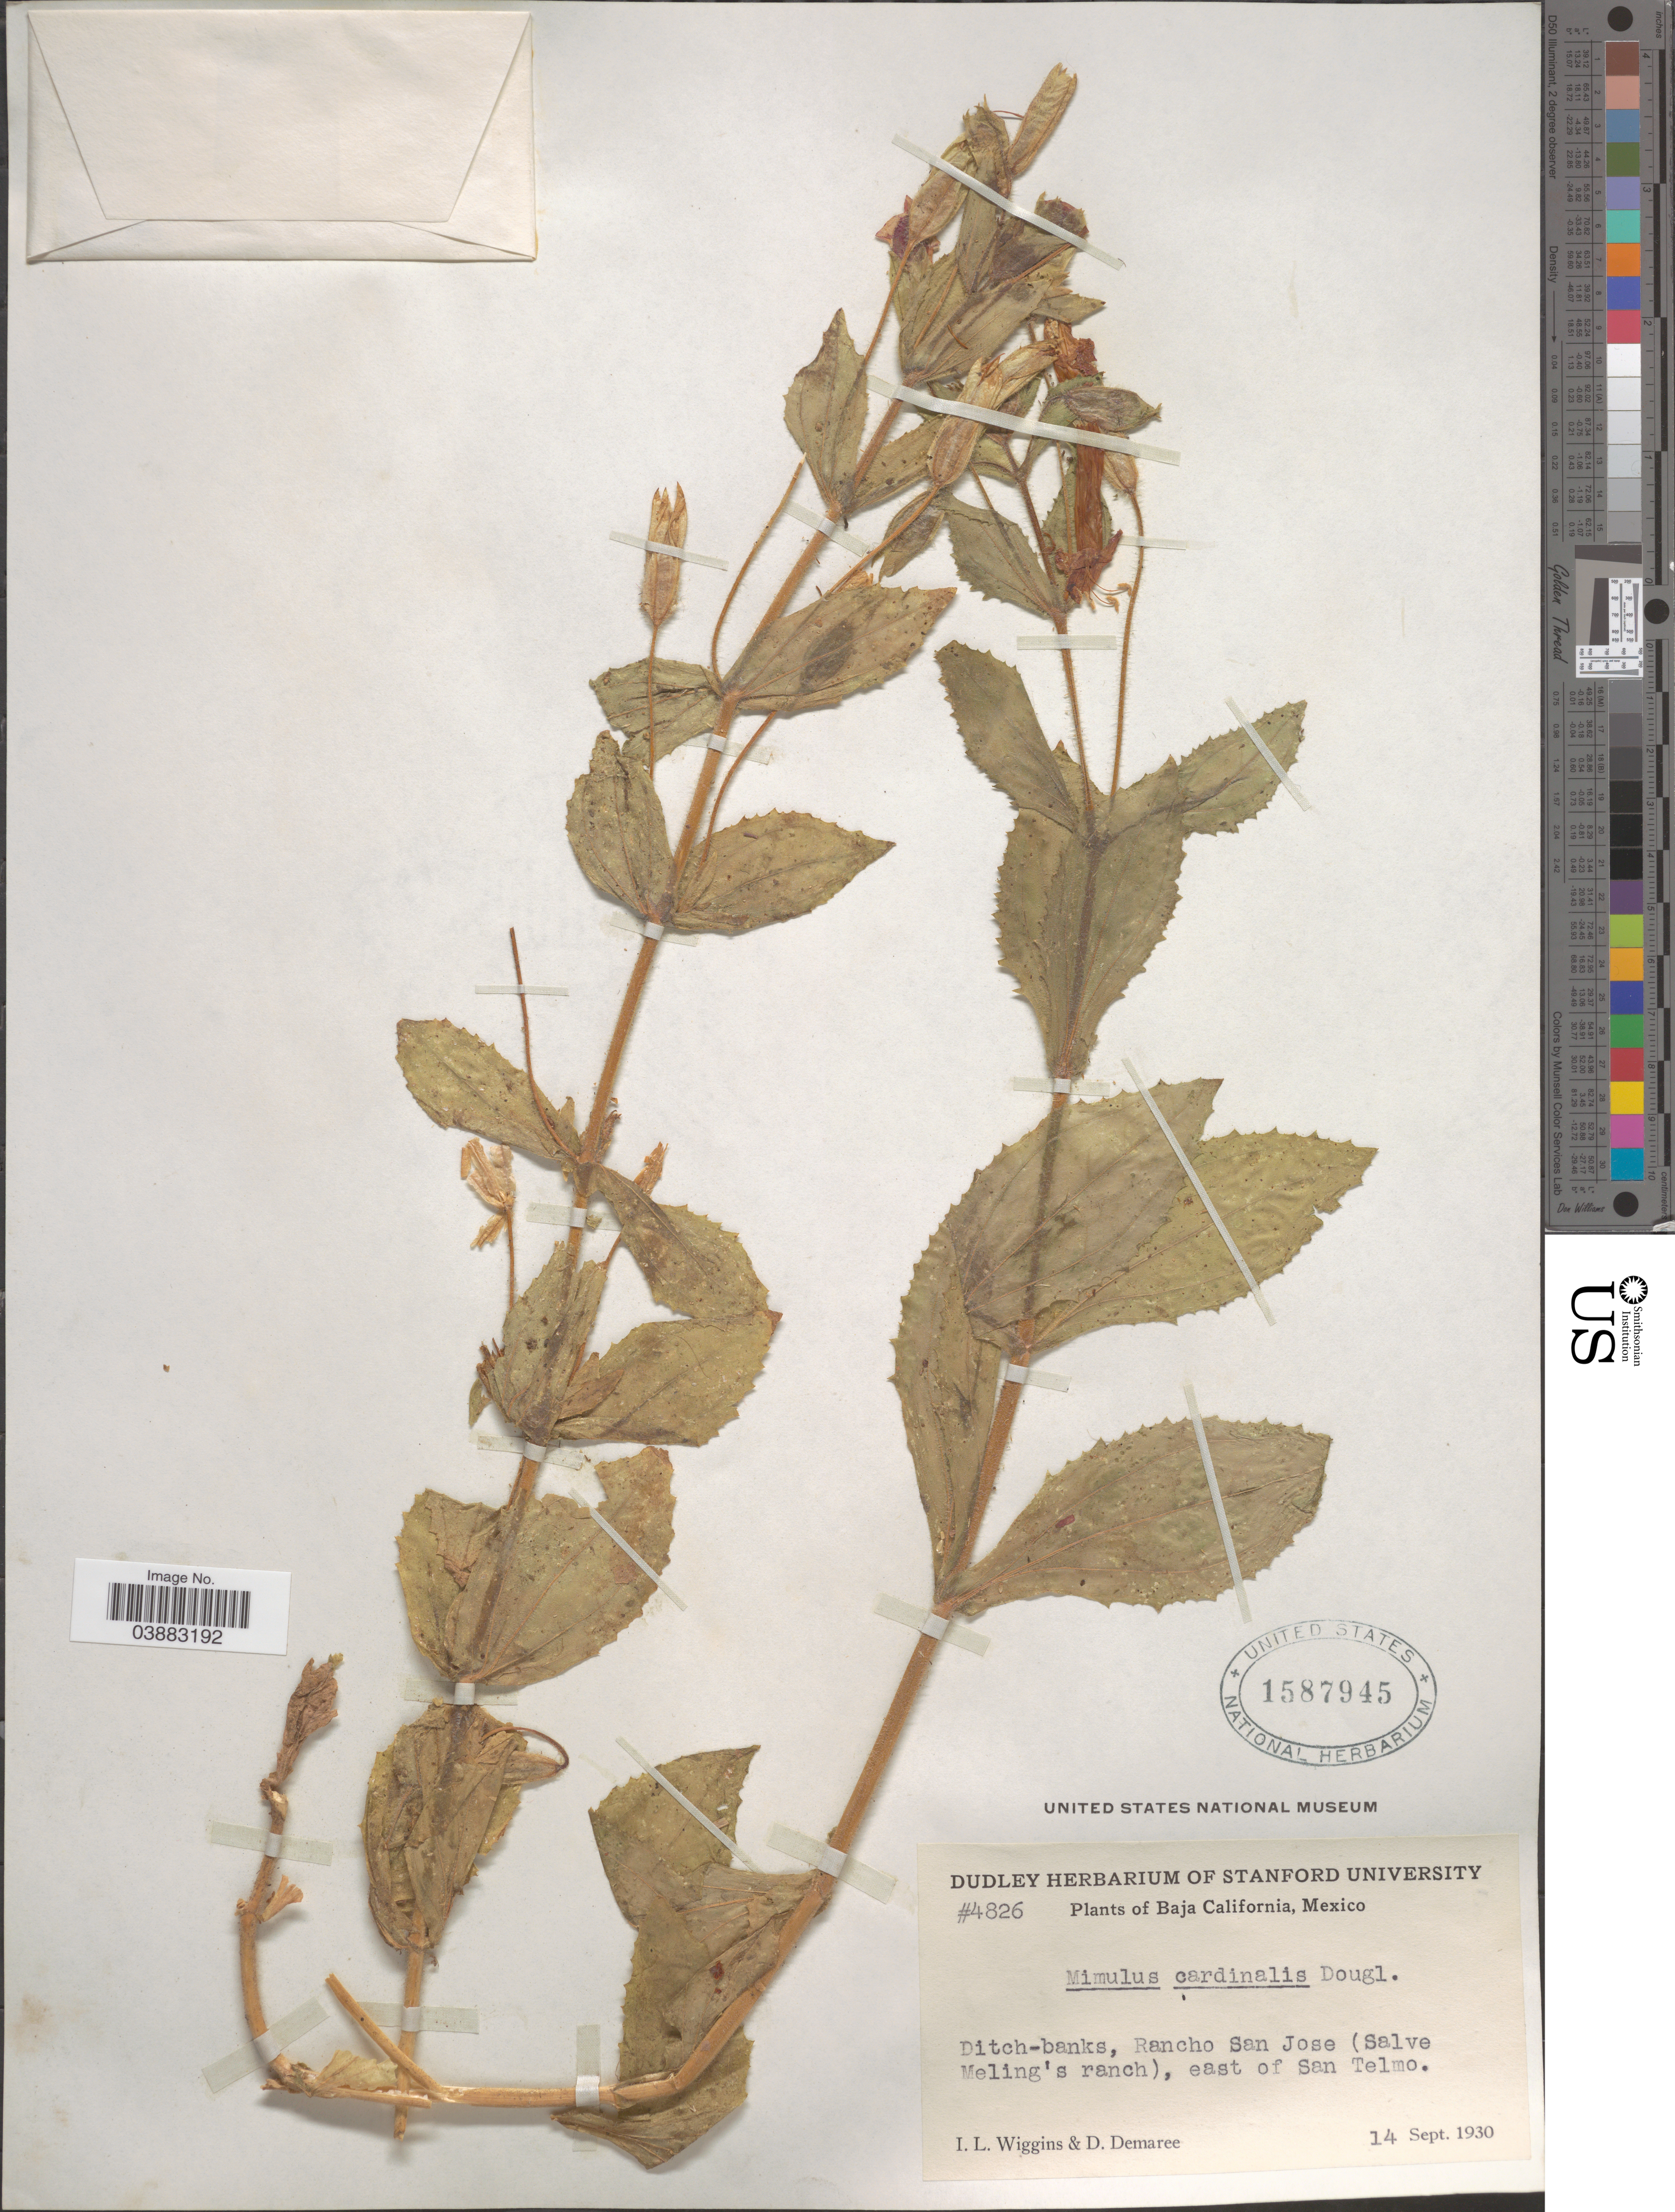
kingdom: Plantae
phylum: Tracheophyta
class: Magnoliopsida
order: Lamiales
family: Phrymaceae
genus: Mimulus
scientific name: Mimulus cardinalis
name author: Douglas ex Benth.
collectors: I. L. Wiggins & D. Demaree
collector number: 4826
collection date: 1930-09-14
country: Mexico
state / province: Baja California Norte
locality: Ditch-banks, Rancho San Jose (Salve Meling's ranch), east of San Telmo.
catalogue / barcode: US 1587945